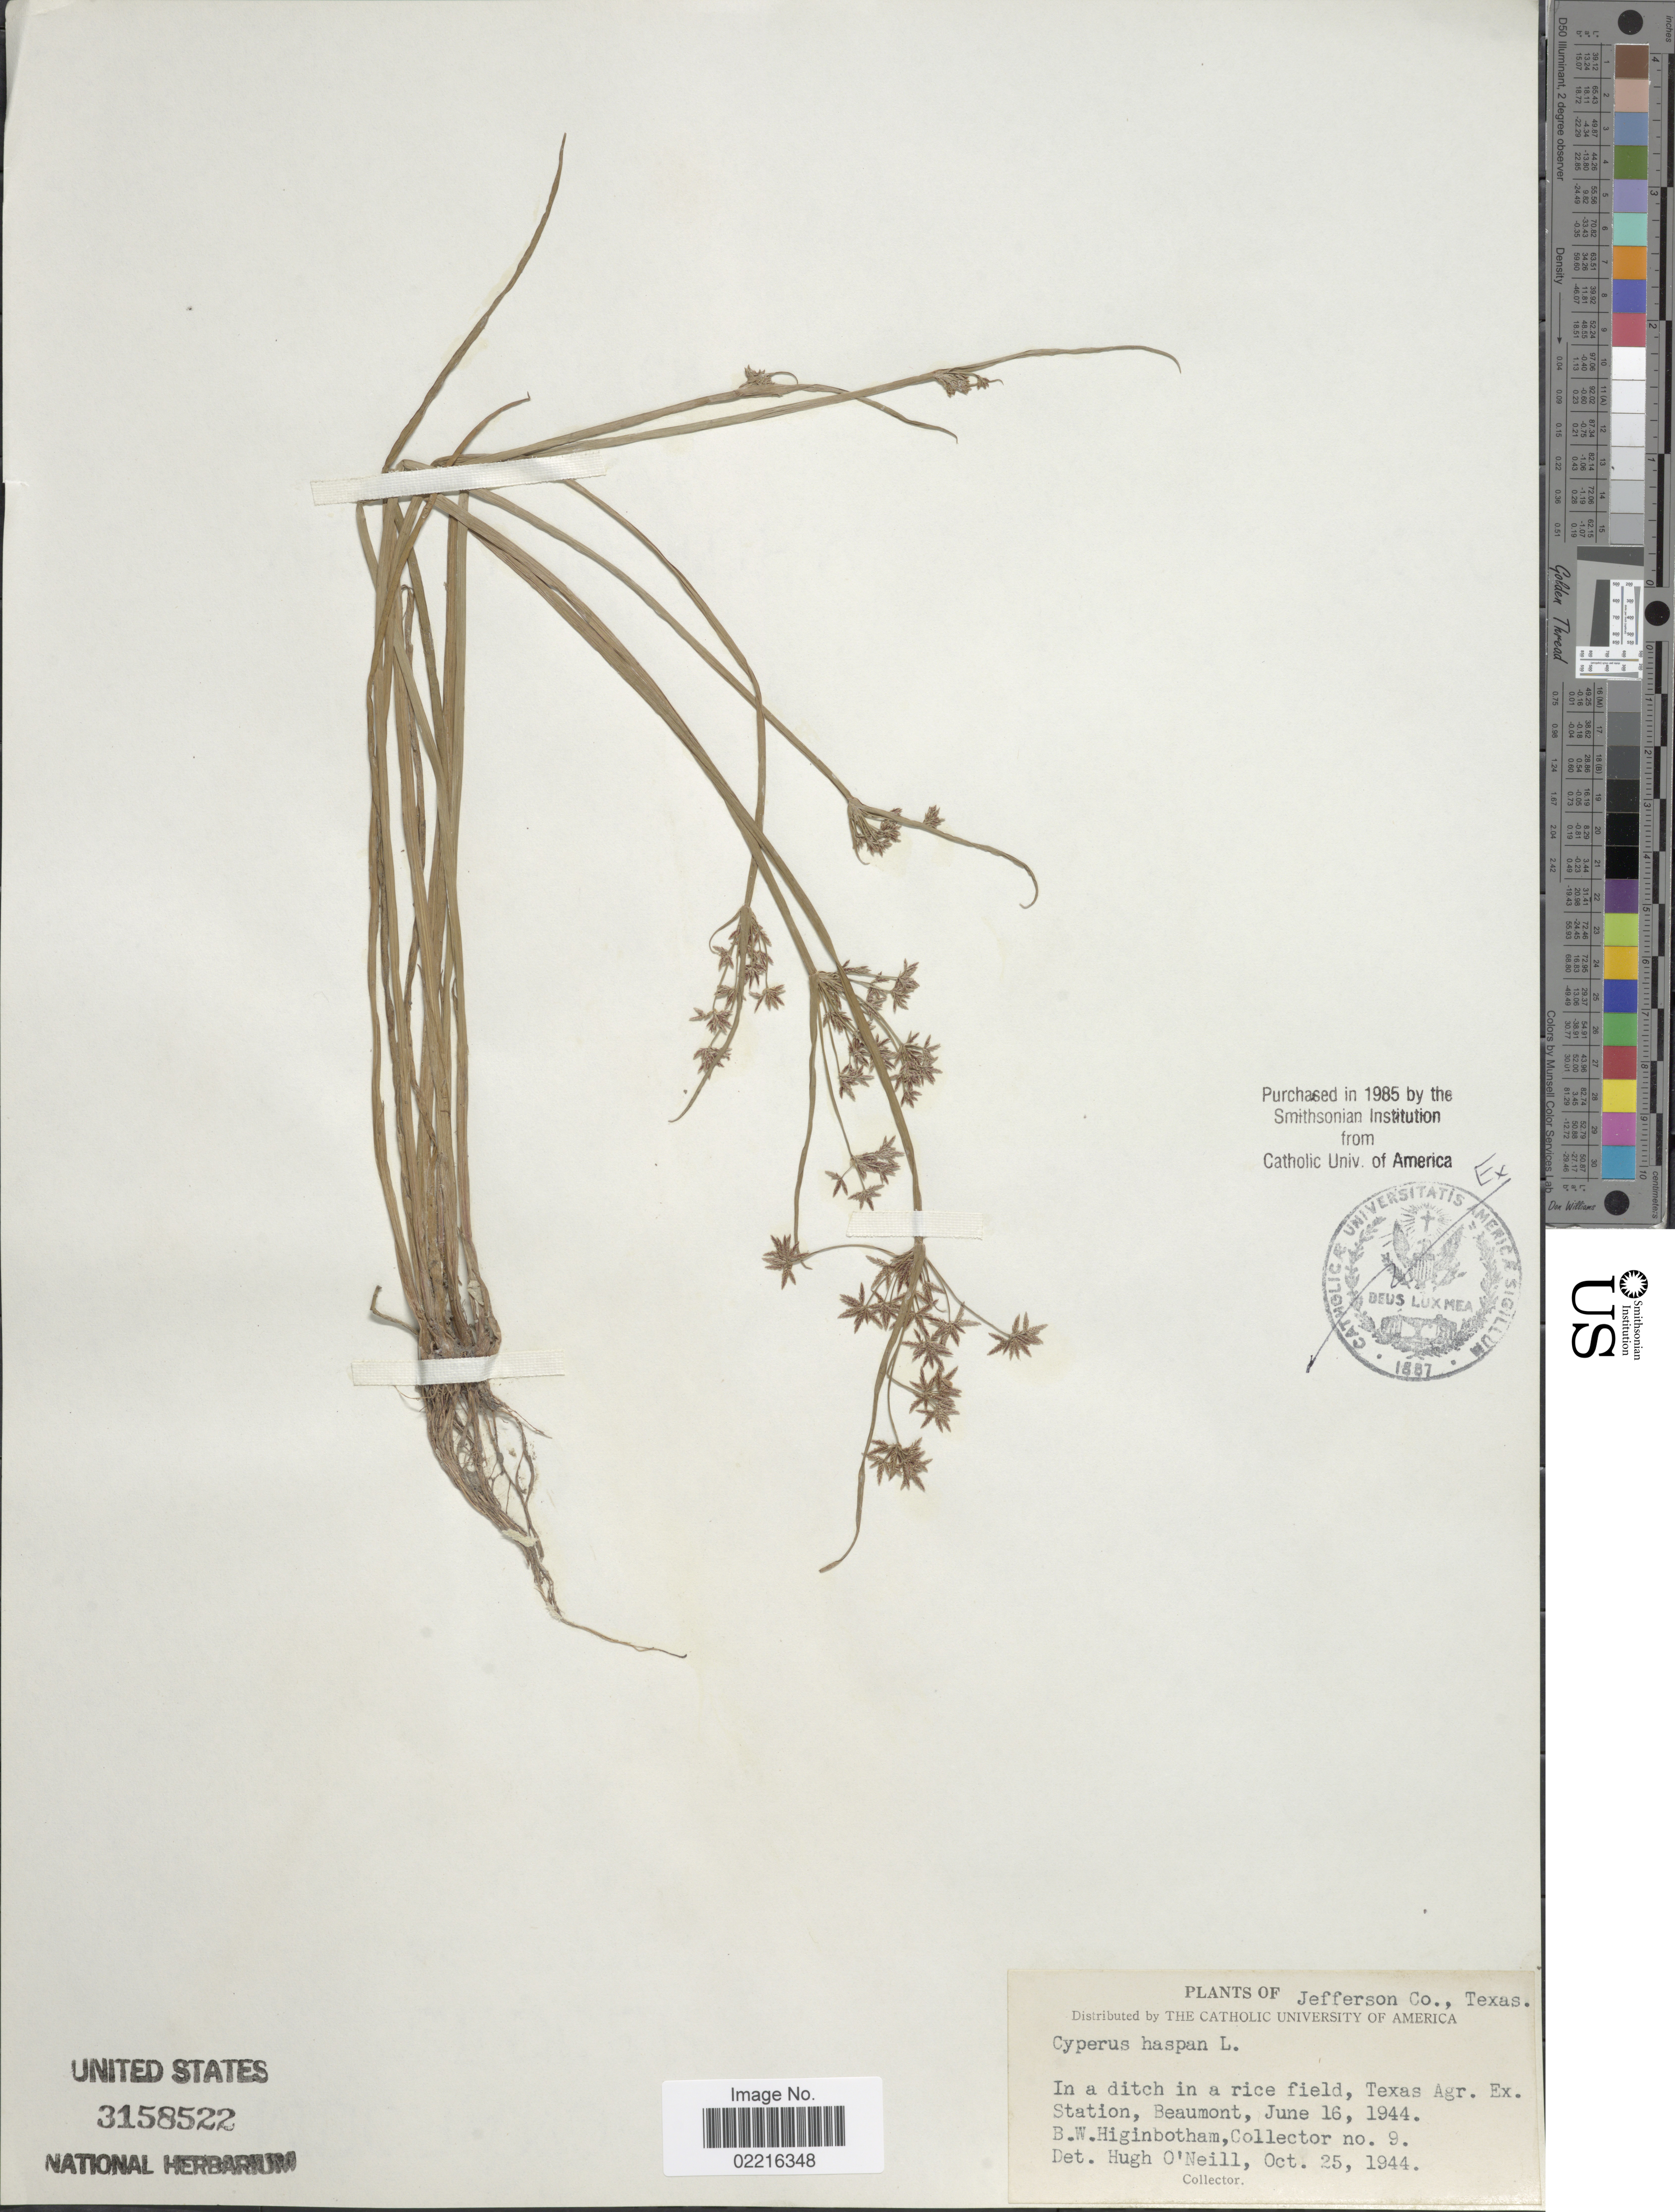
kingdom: Plantae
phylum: Tracheophyta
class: Liliopsida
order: Poales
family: Cyperaceae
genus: Cyperus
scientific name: Cyperus haspan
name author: L.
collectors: B. Higinbotham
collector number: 9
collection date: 1944-06-16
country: United States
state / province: Texas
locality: Jefferson Co, Texas Agr. Ex. Station, Beaumont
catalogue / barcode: US 3158522